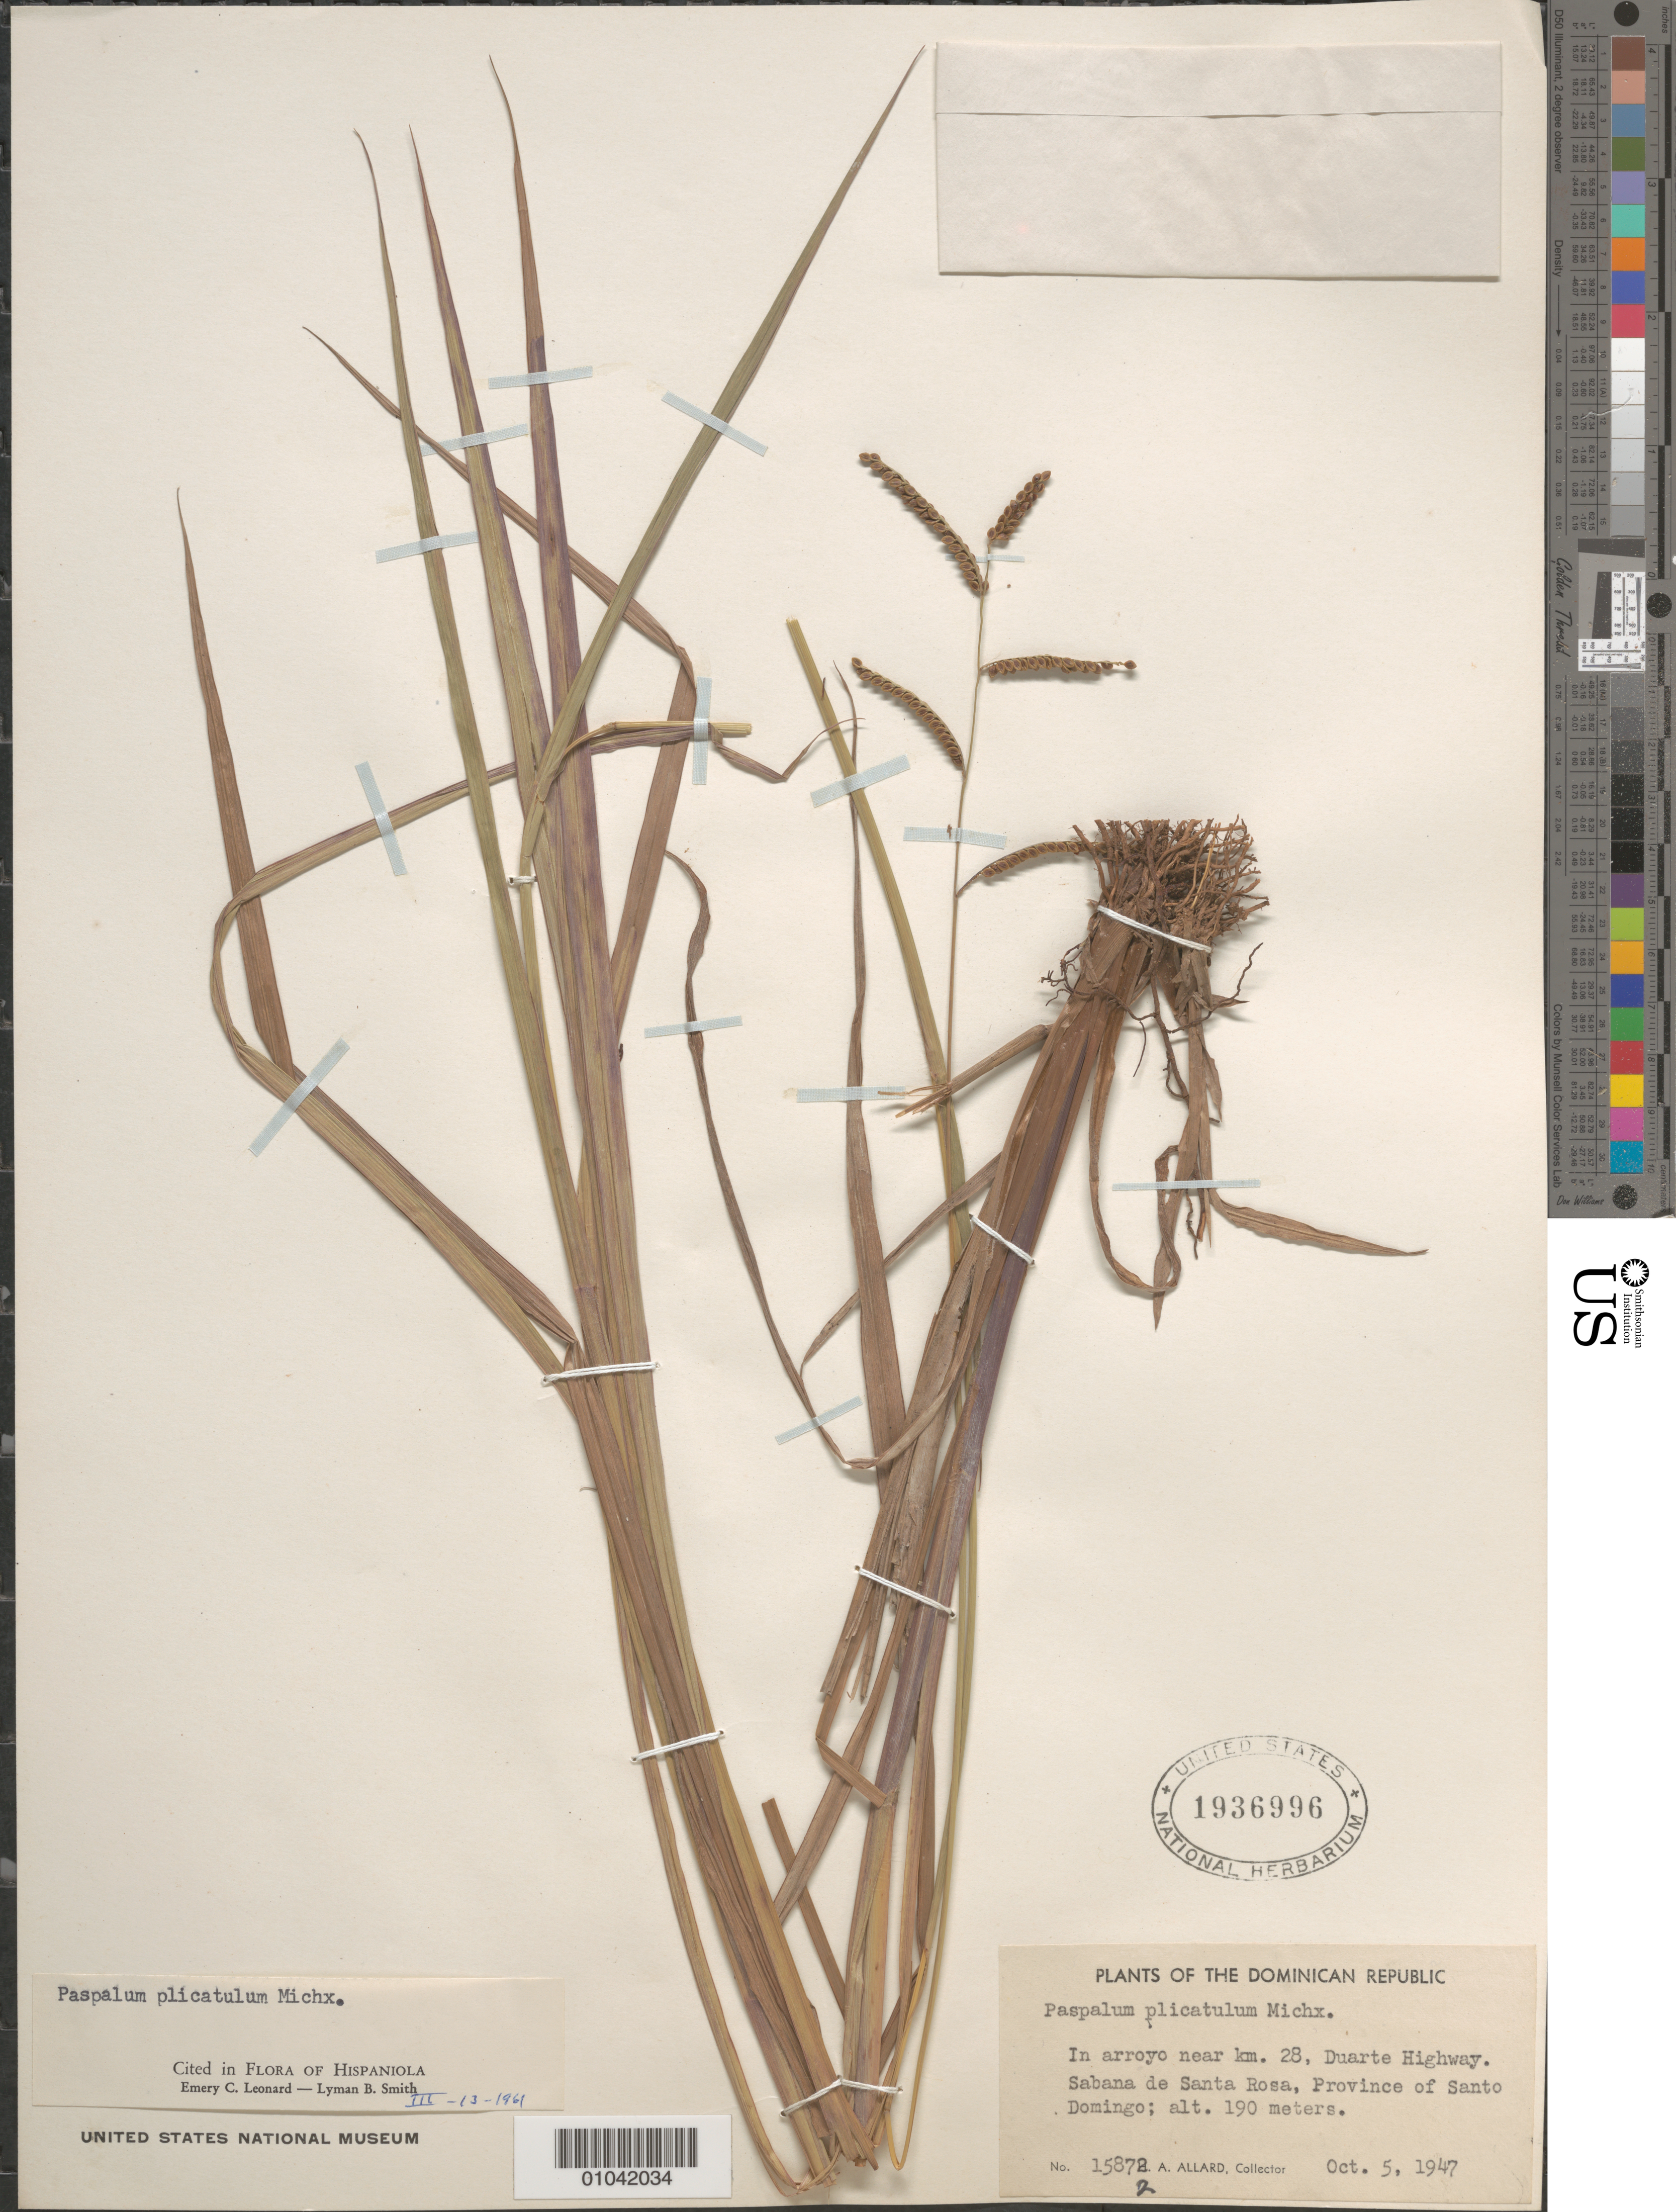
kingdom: Plantae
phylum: Tracheophyta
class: Liliopsida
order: Poales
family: Poaceae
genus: Paspalum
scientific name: Paspalum plicatulum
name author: Michx.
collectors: H. A. Allard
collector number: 15872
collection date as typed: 05 Oct 1947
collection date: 1947-10-05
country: Dominican Republic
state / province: La Vega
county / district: Santo Domingo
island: Hispaniola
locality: In Arroyo near km. 28, Duarte Highway, Sabana de Santa Rosa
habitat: in arroyo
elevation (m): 190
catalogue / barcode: US 1936996